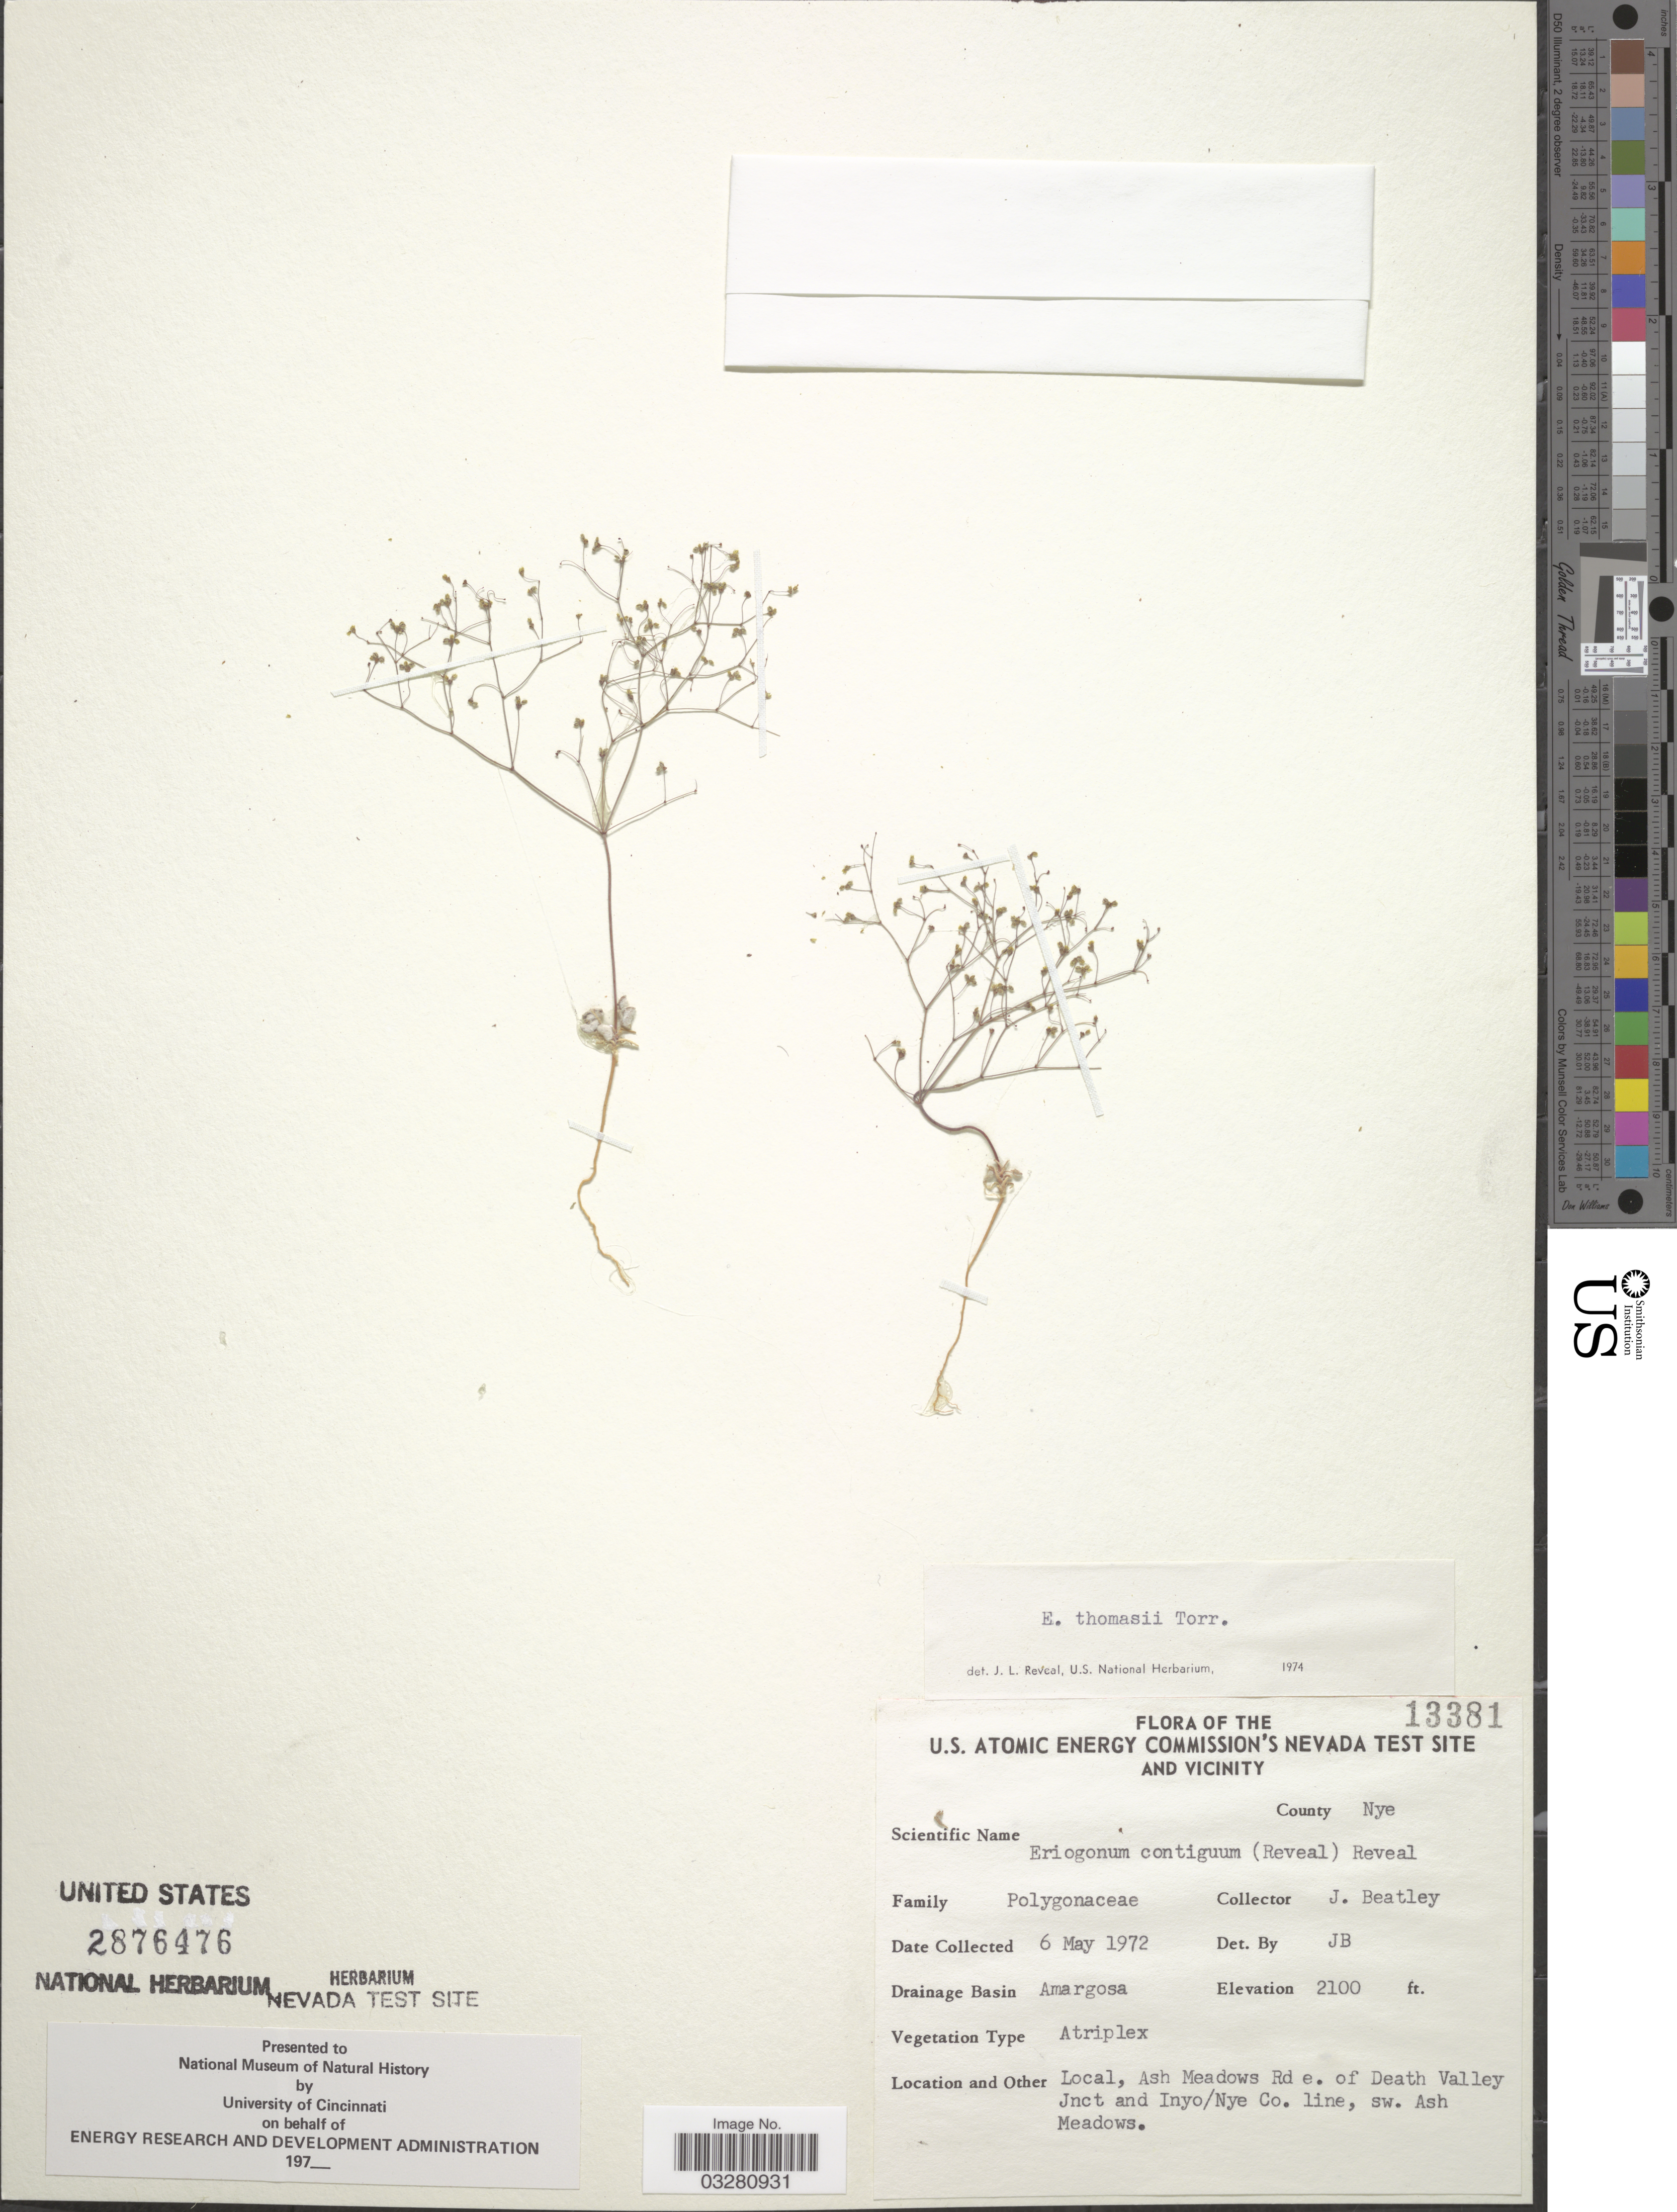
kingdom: Plantae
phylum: Tracheophyta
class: Magnoliopsida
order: Caryophyllales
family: Polygonaceae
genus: Eriogonum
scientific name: Eriogonum thomasii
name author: Torr.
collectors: J. C. Beatley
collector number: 13381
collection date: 1972-05-06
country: United States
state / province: Nevada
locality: U. S. Atomic Energy Commission's Nevada Test Site and Vicinity. County Nye. Drainage Basin Amargosa. Ash Meadows Rd e. of Death Valley Jnct at Inyo/ Nye Co. line, sw. Ash Meadows.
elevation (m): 640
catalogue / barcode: US 2876476